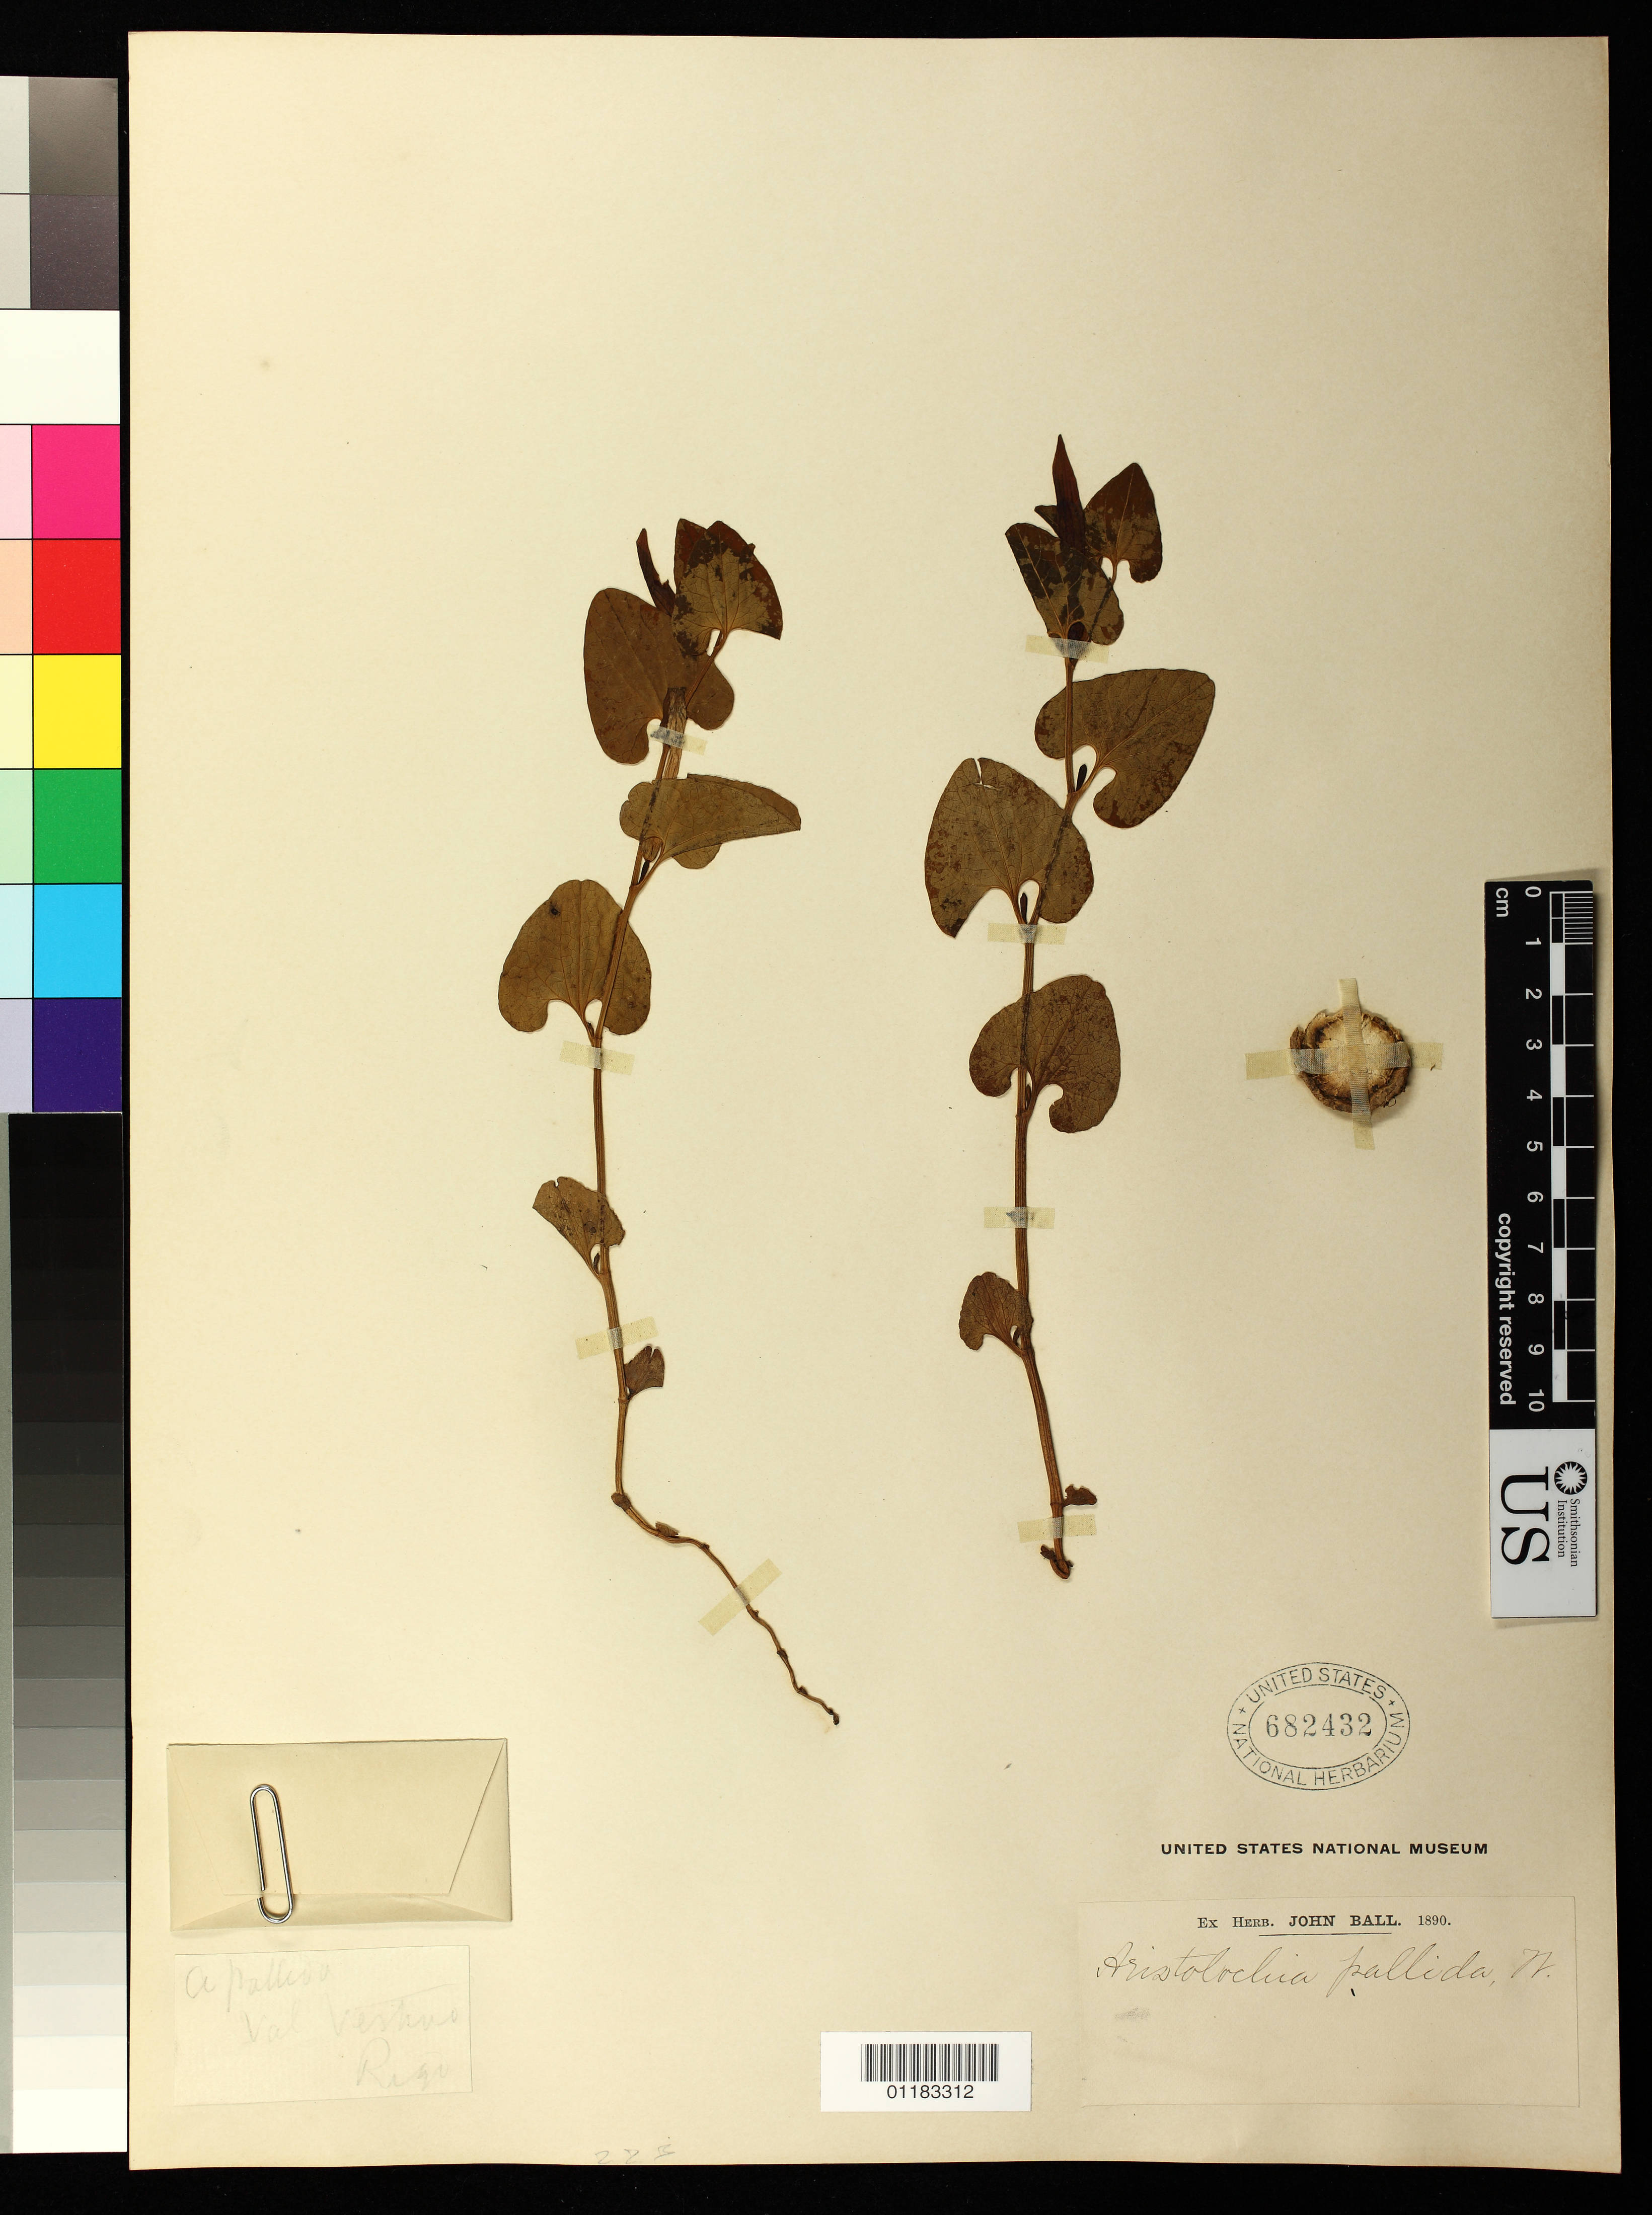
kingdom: Plantae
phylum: Tracheophyta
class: Magnoliopsida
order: Piperales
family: Aristolochiaceae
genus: Aristolochia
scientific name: Aristolochia pallida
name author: Willd.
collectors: ex herb. John Ball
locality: Val Vestivo, Rigo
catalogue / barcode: US 682432